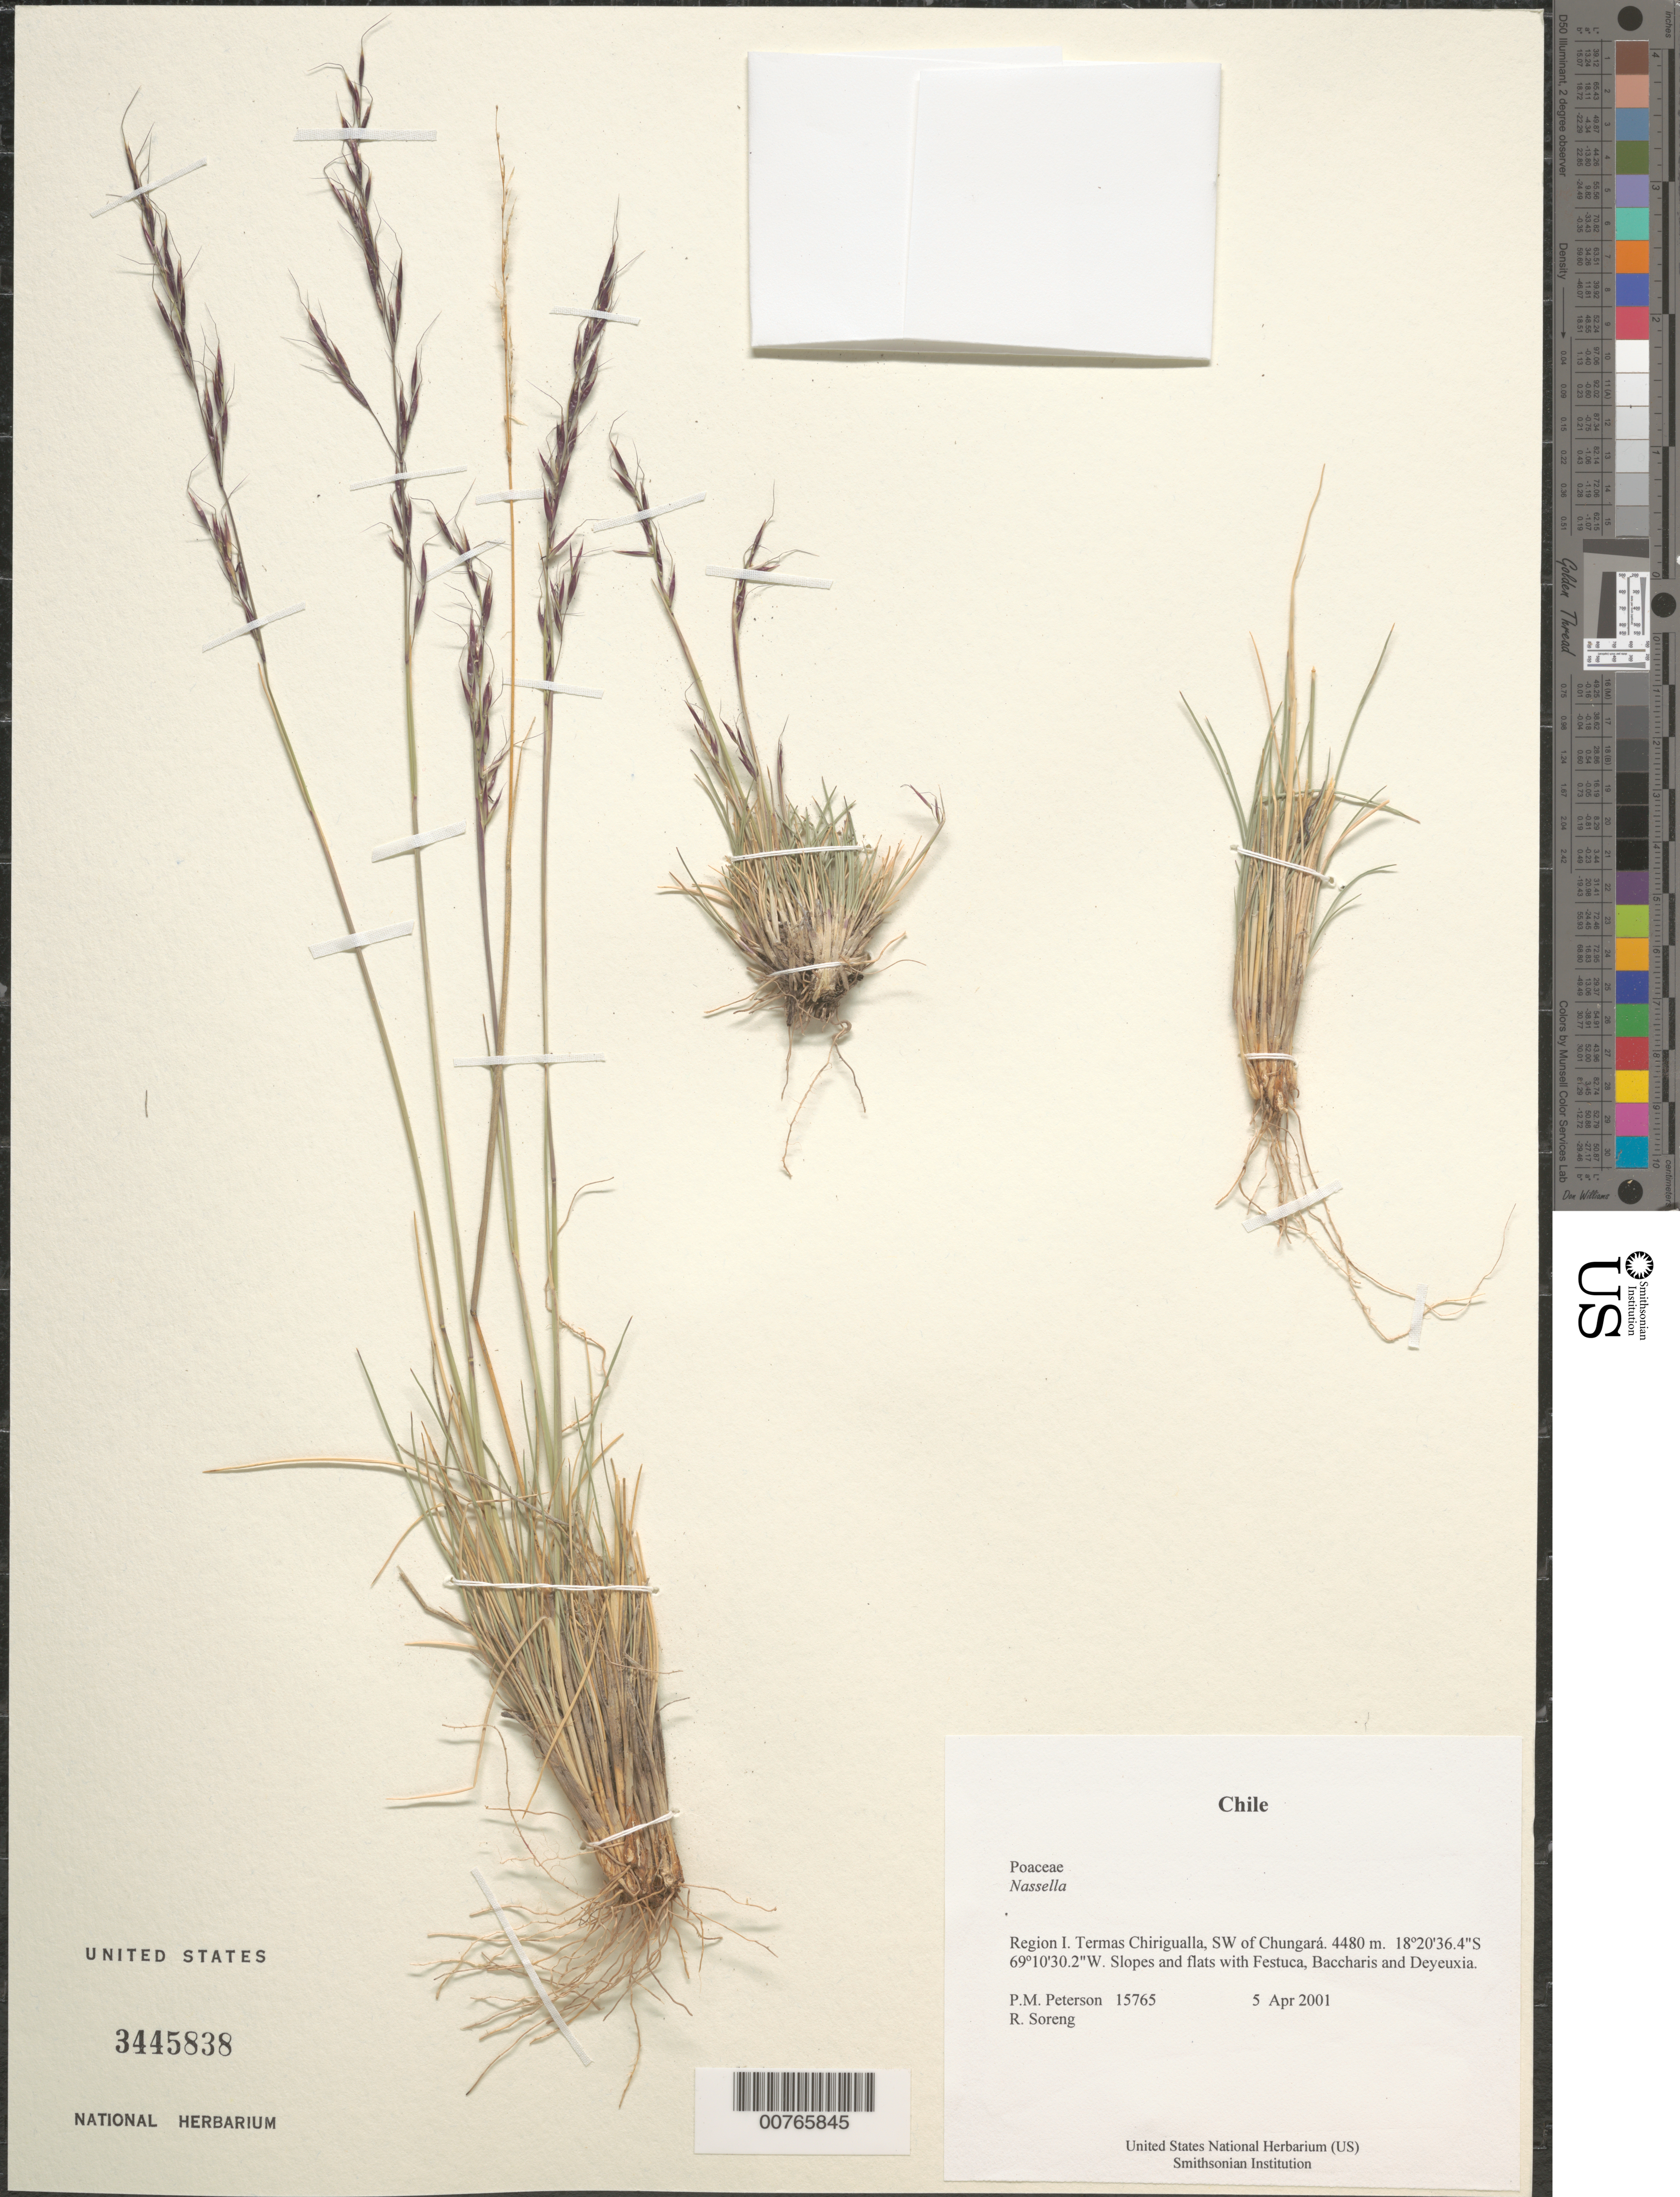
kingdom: Plantae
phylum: Tracheophyta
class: Liliopsida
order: Poales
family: Poaceae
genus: Nassella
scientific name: Nassella rupestris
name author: (Phil.) A.M. Torres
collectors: P. M. Peterson & R. J. Soreng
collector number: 15765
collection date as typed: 05 Apr 2001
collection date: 2001-04-05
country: Chile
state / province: Tarapacá (I)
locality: Termas Chirigualla, SW of Chungará.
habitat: Slopes and flats with Festuca, Baccharis and Deyeuxia.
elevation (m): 4480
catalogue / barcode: US 3445838